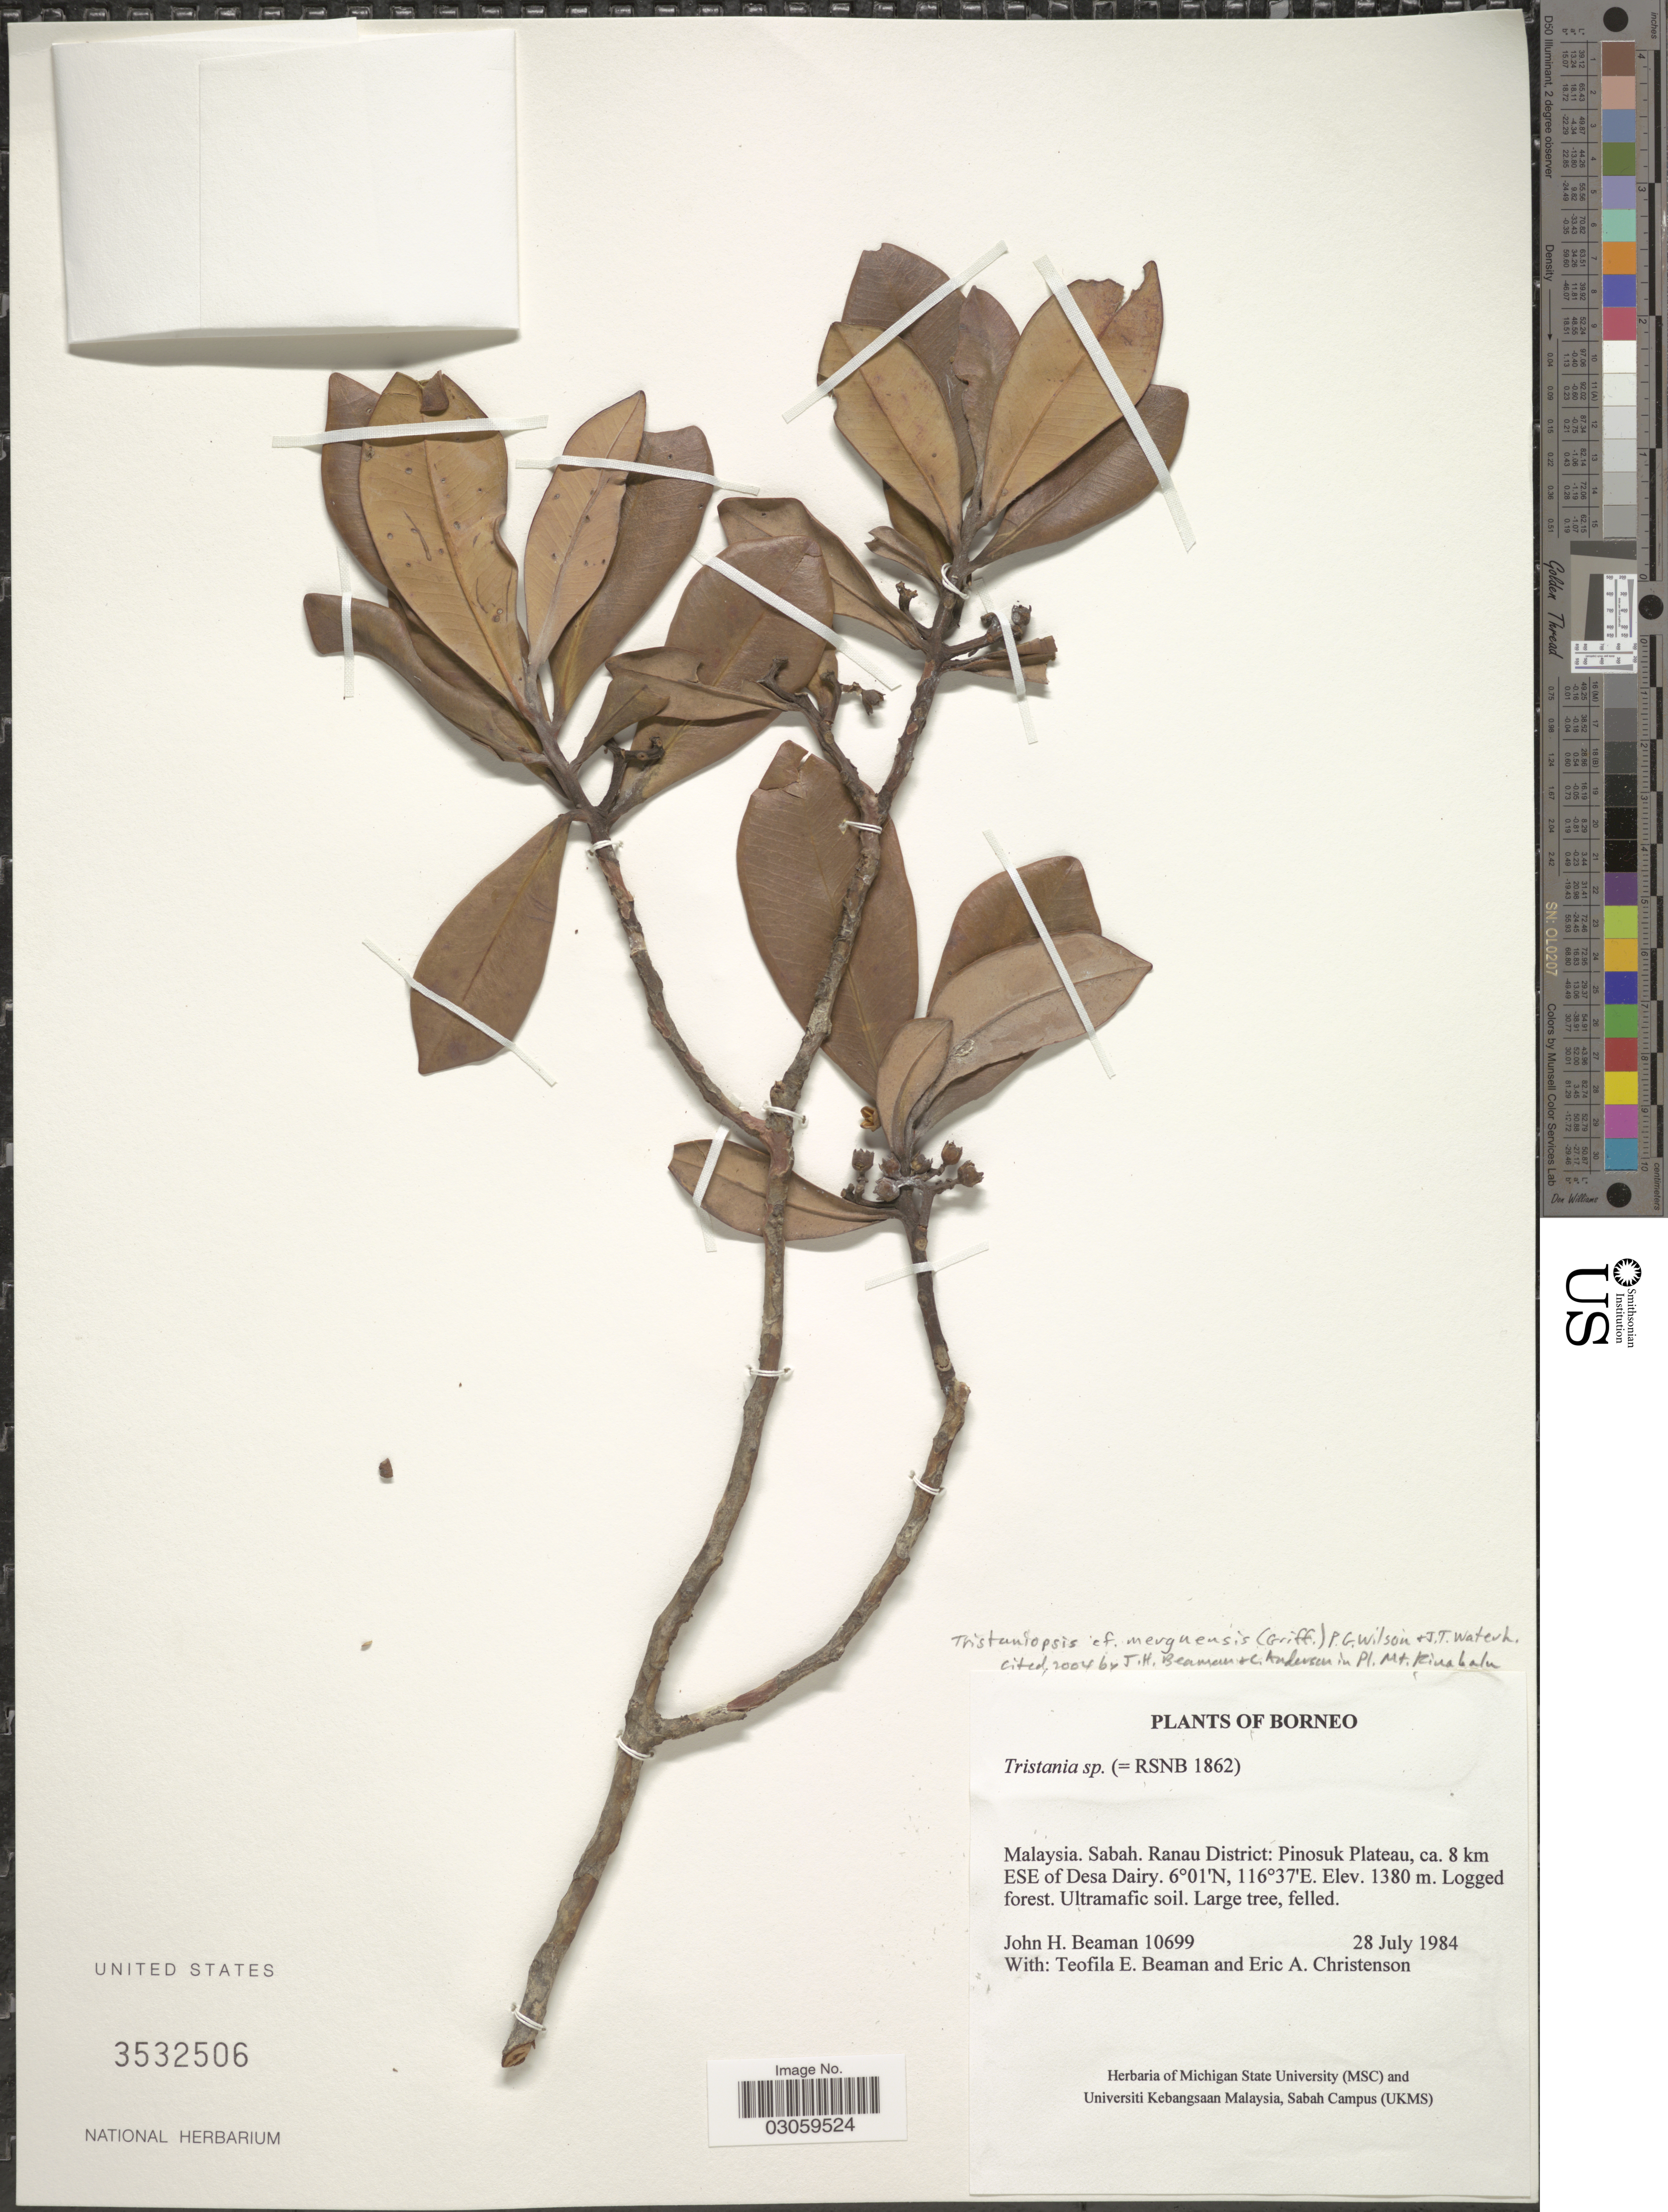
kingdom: Plantae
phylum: Tracheophyta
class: Magnoliopsida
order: Myrtales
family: Myrtaceae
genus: Tristaniopsis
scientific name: Tristaniopsis merguensis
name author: (Griff.) P.G. Wilson & J. T. Waterh.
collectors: J. H. Beaman, T. E. Beaman & E. A. Christenson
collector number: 10699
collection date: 1984-07-28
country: Malaysia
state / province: Sabah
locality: Borneo. Ranau District: Pinosuk Plateau, ca. 8 km ESE of Desa Dairy.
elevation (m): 1380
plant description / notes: Cited by J.H. Beaman & C. Anderson in Pl. Mt. Kinabalu, 2004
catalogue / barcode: US 3532506